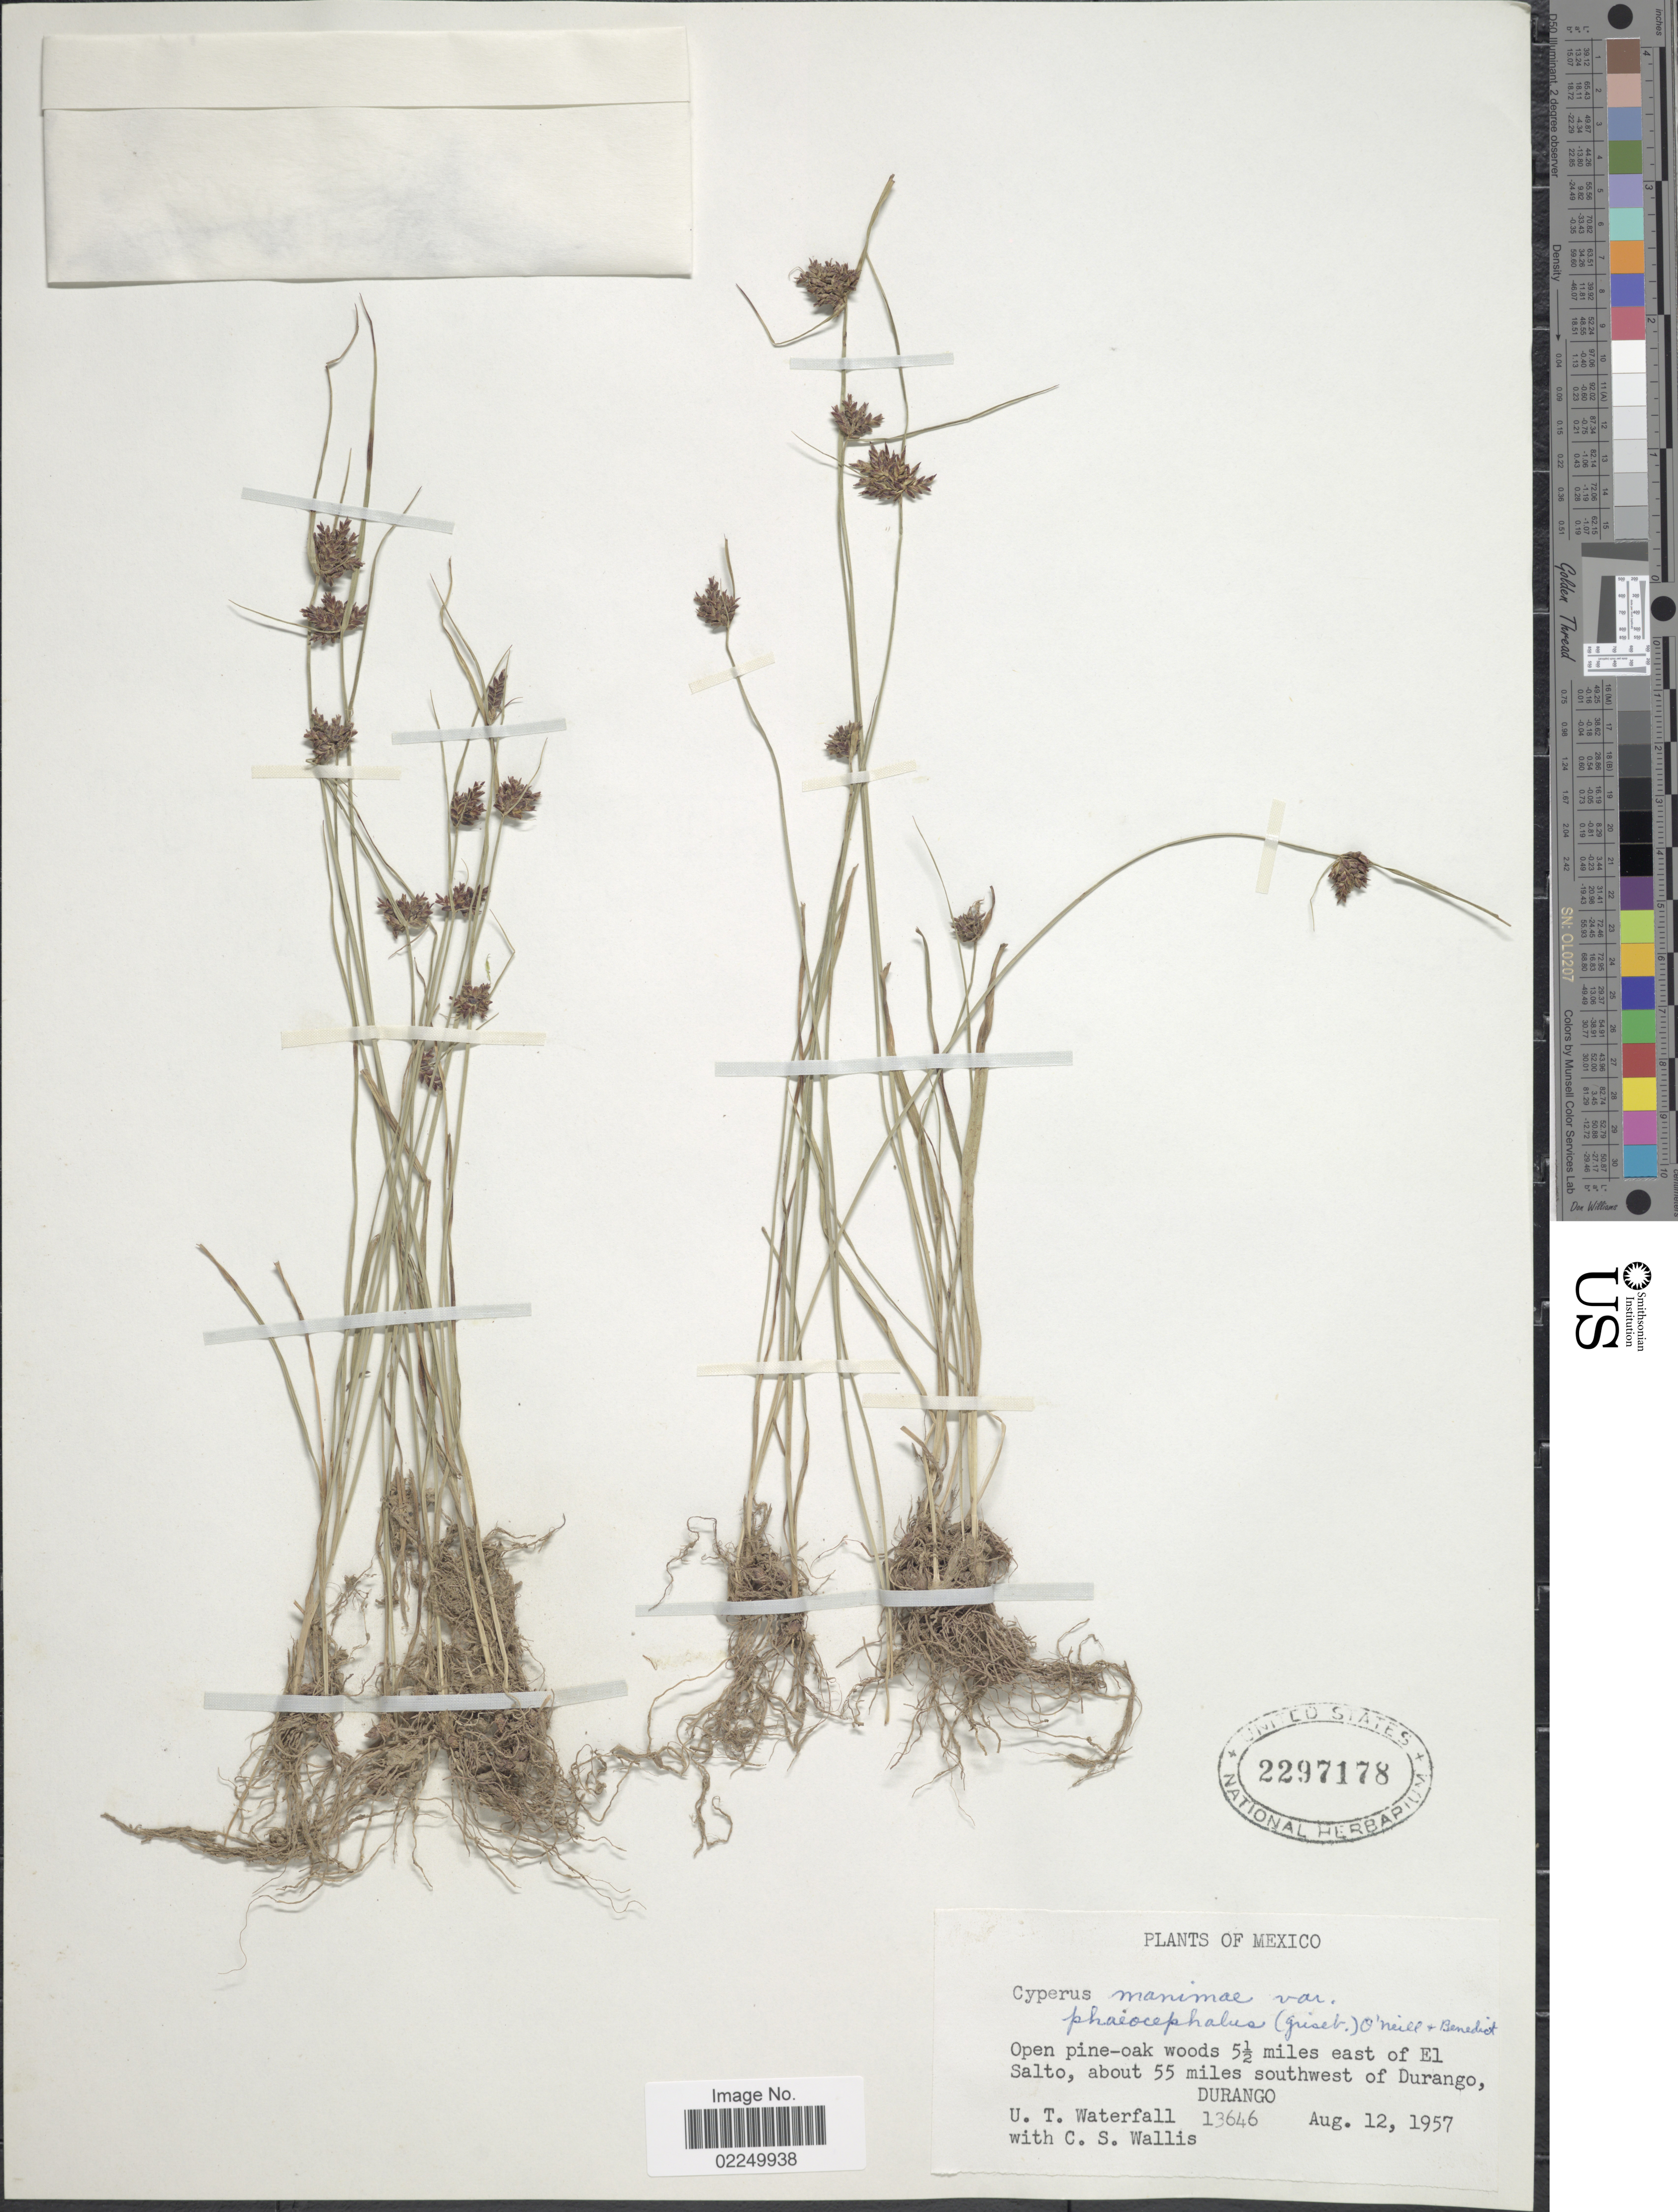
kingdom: Plantae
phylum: Tracheophyta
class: Liliopsida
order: Poales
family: Cyperaceae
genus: Cyperus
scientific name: Cyperus manimae var. asperrimus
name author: (Liebm.) Kük.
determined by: Tucker, G. C.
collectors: U. T. Waterfall & C. S. Wallis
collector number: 13646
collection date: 1957-08-12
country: Mexico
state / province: Durango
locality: Open pine-oak woods 5 1/2 miles of El Salto, about 55 miles southwest of Durango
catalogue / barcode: US 2297178